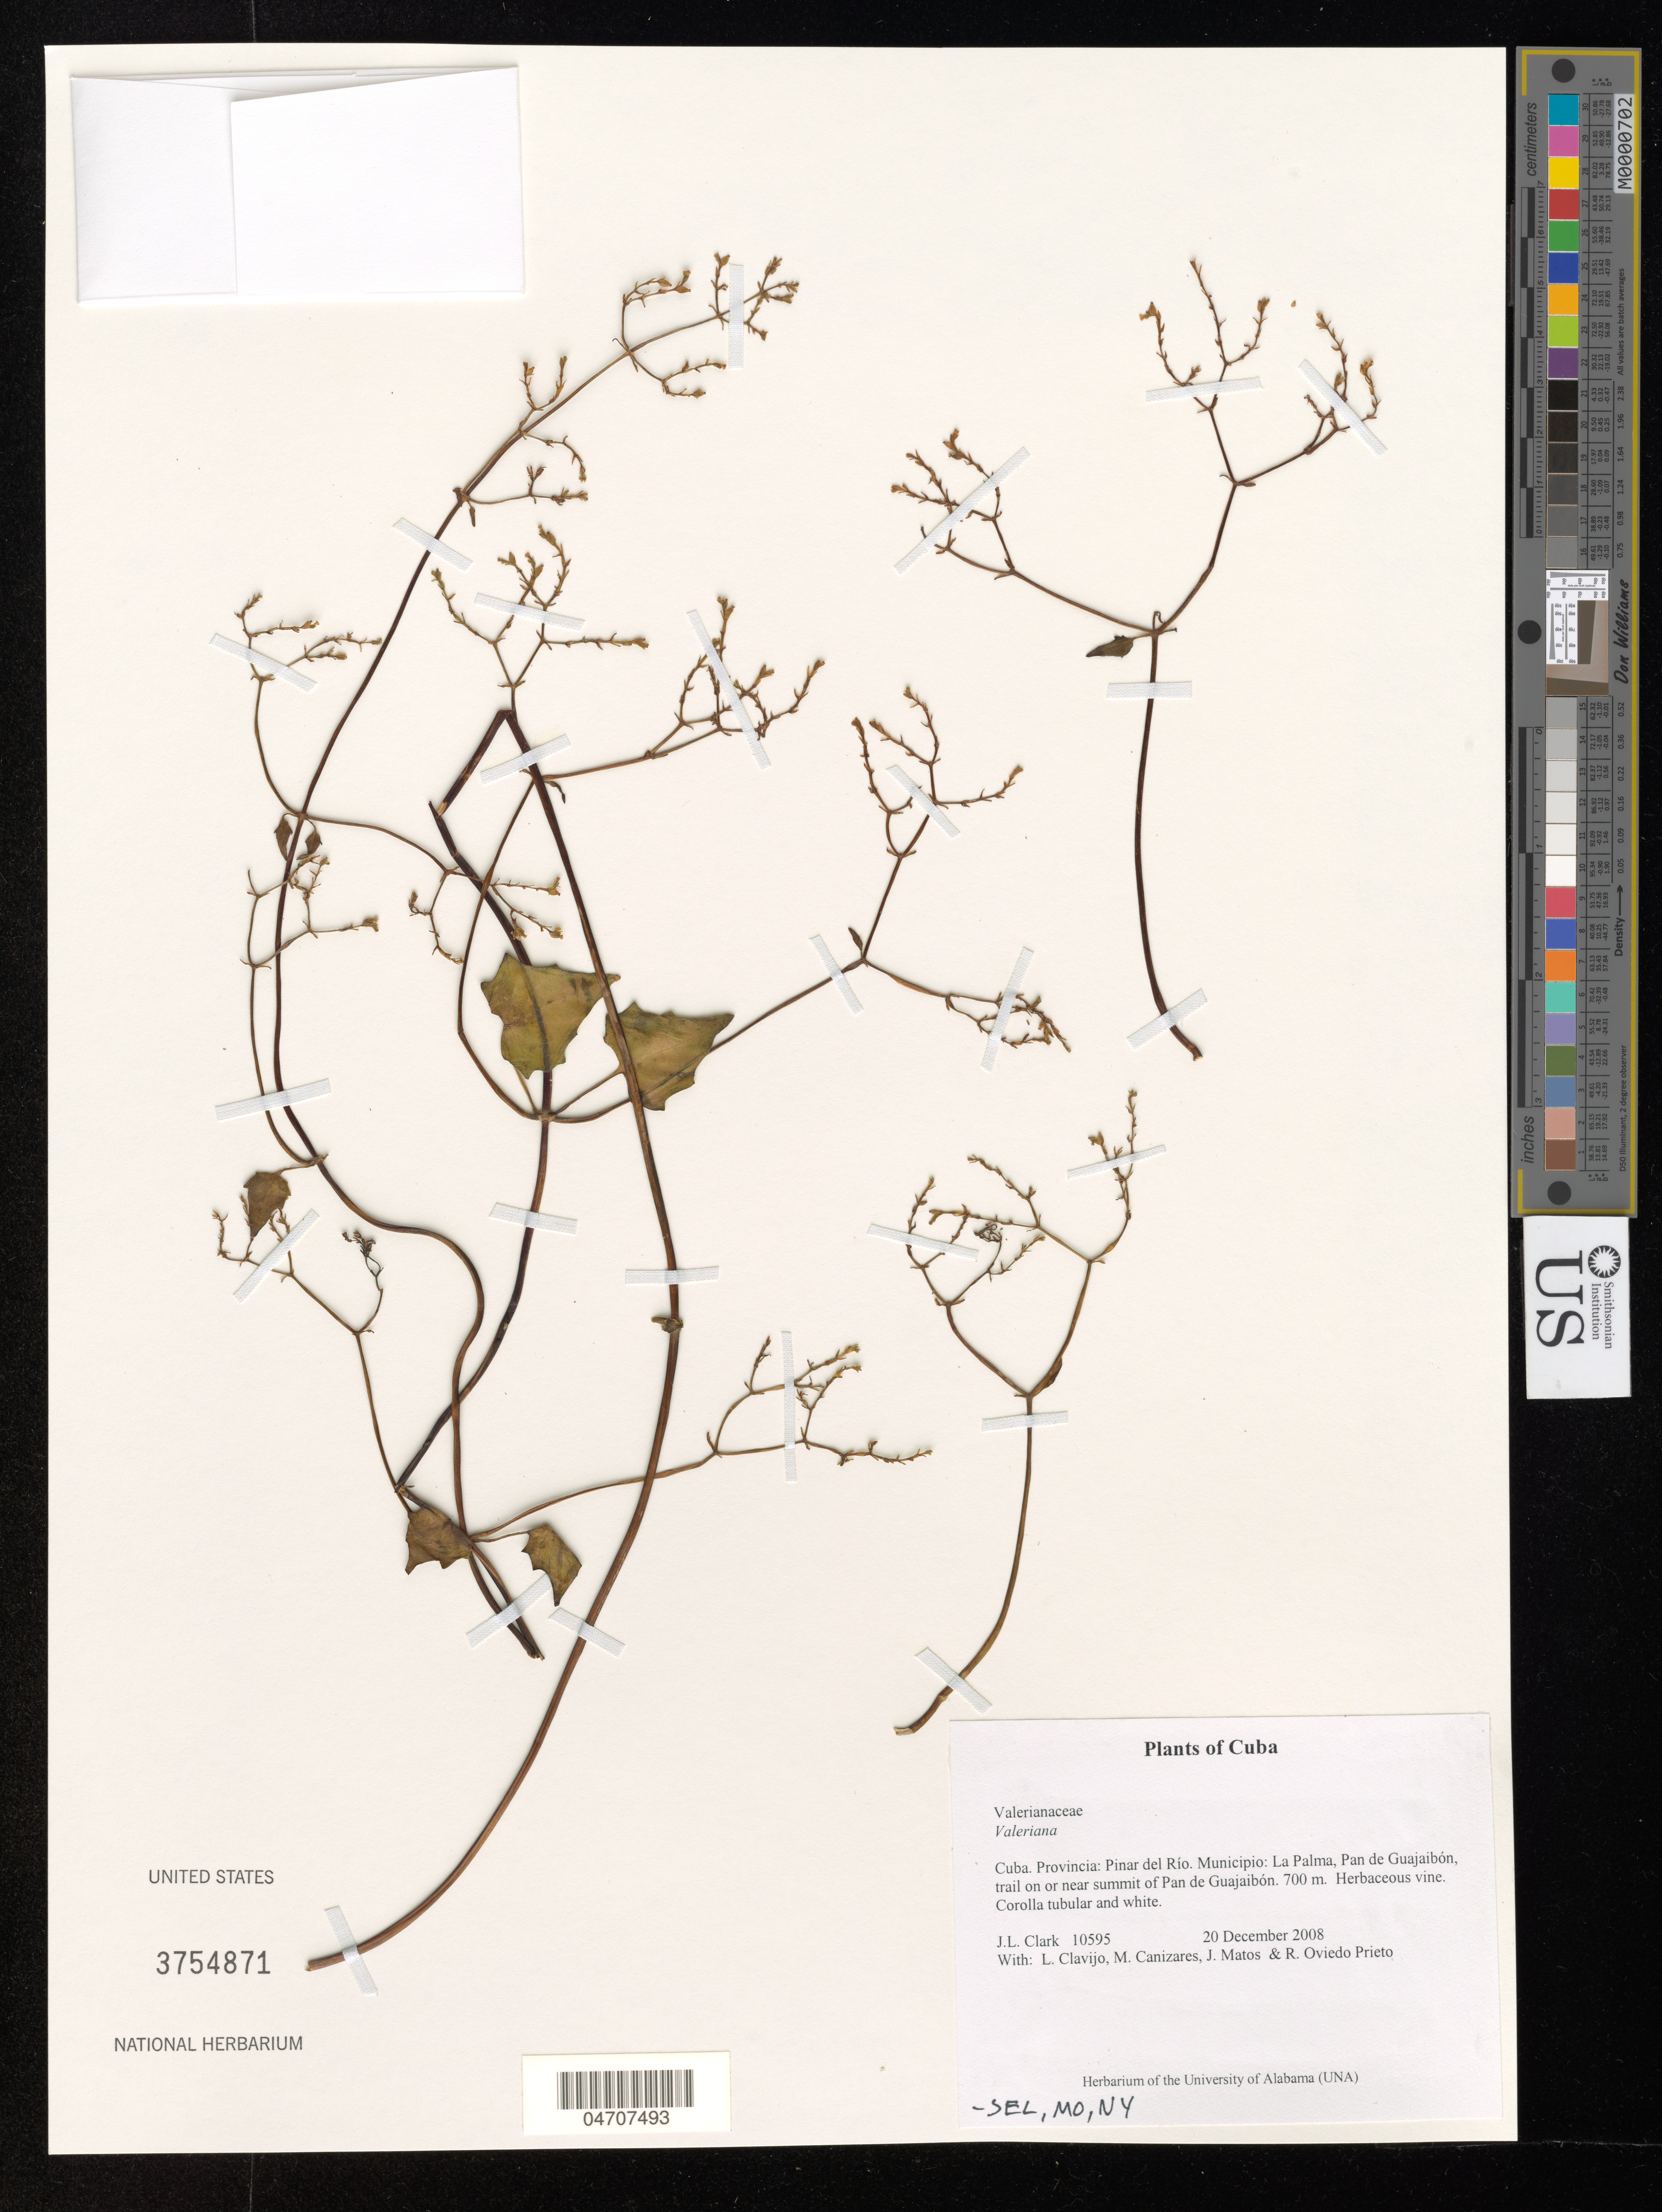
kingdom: Plantae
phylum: Tracheophyta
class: Magnoliopsida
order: Dipsacales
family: Caprifoliaceae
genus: Valeriana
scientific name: Valeriana sp.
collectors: J. L. Clark, L. Clavijo, M. Canizares & J. Matos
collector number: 10595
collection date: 2008-12-20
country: Cuba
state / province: Pinar del Río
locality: Municipio: La Palma, Pan de Guajaibón, trail on or near summit of Pan de Guajaibón.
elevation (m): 700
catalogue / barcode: US 3754871